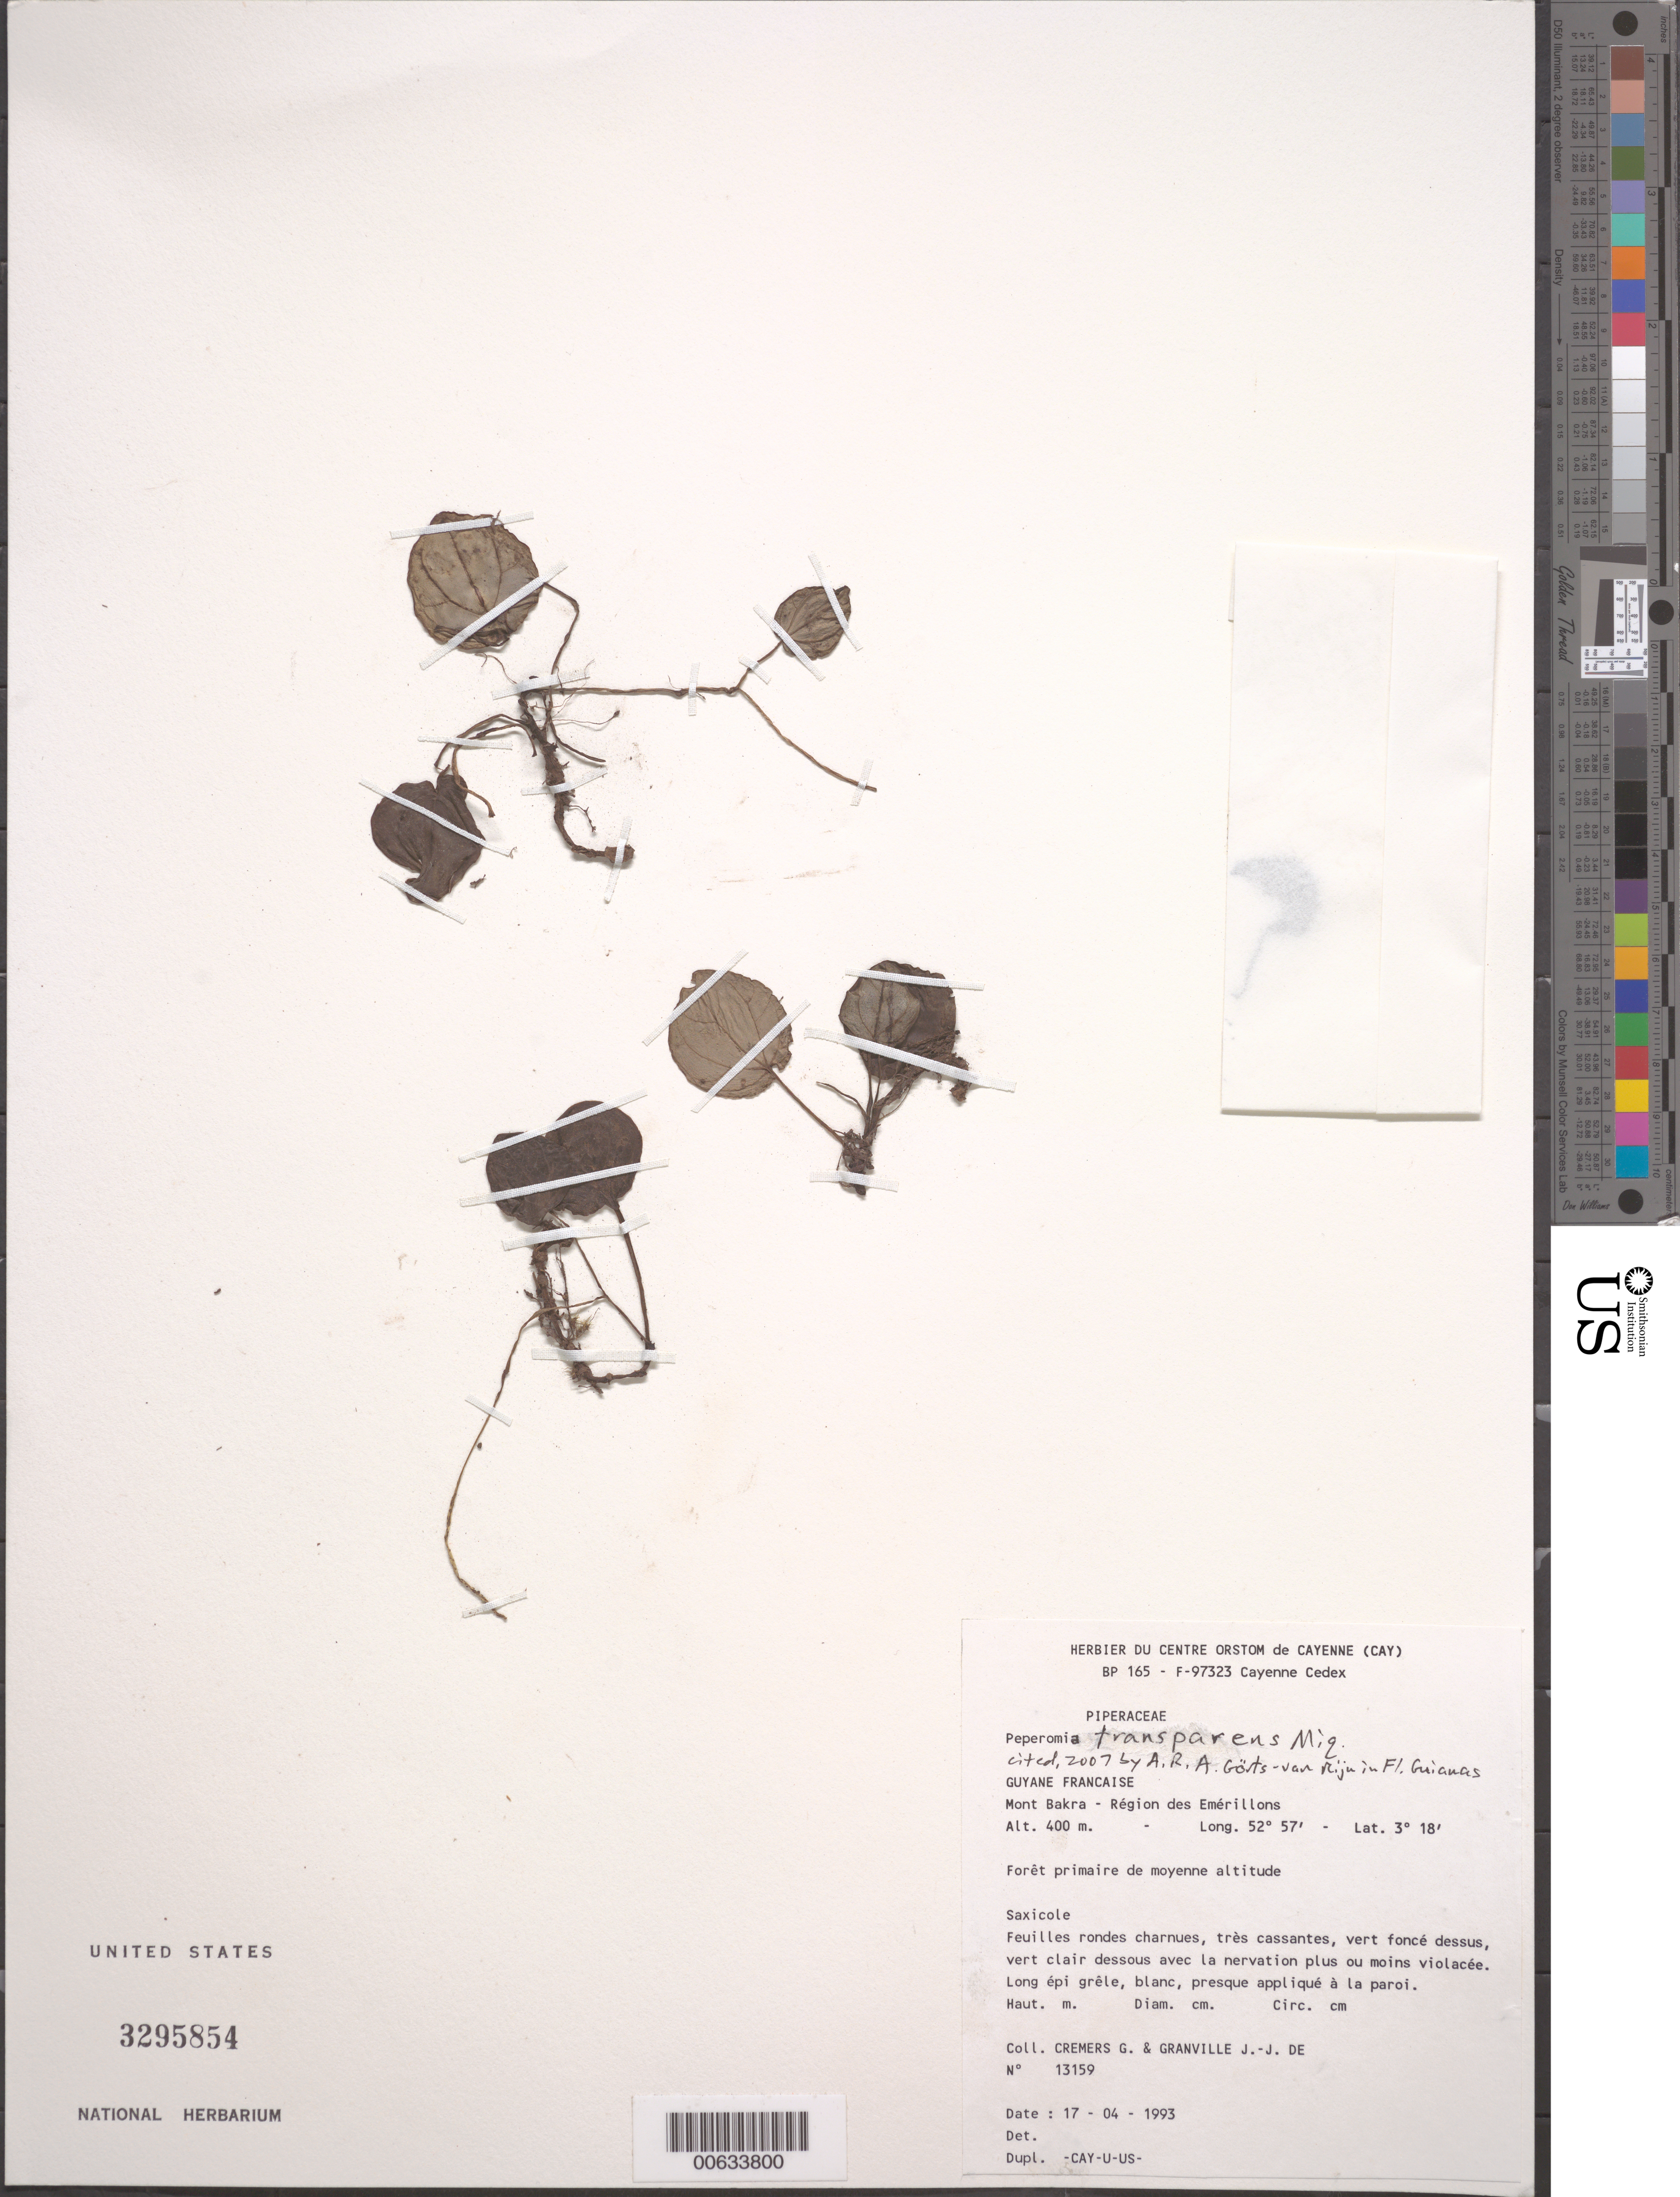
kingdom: Plantae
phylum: Tracheophyta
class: Magnoliopsida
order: Piperales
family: Piperaceae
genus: Peperomia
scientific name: Peperomia sp. nov.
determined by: Jiménez, José Estaban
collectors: G. Cremers & J.-J. de Granville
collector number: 13159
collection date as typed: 17-Apr-93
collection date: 1993-04-17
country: French Guiana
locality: Mont Bakra, région des Emérillons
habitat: Forêt primaire de moyenne altitude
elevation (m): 400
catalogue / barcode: US 3295854